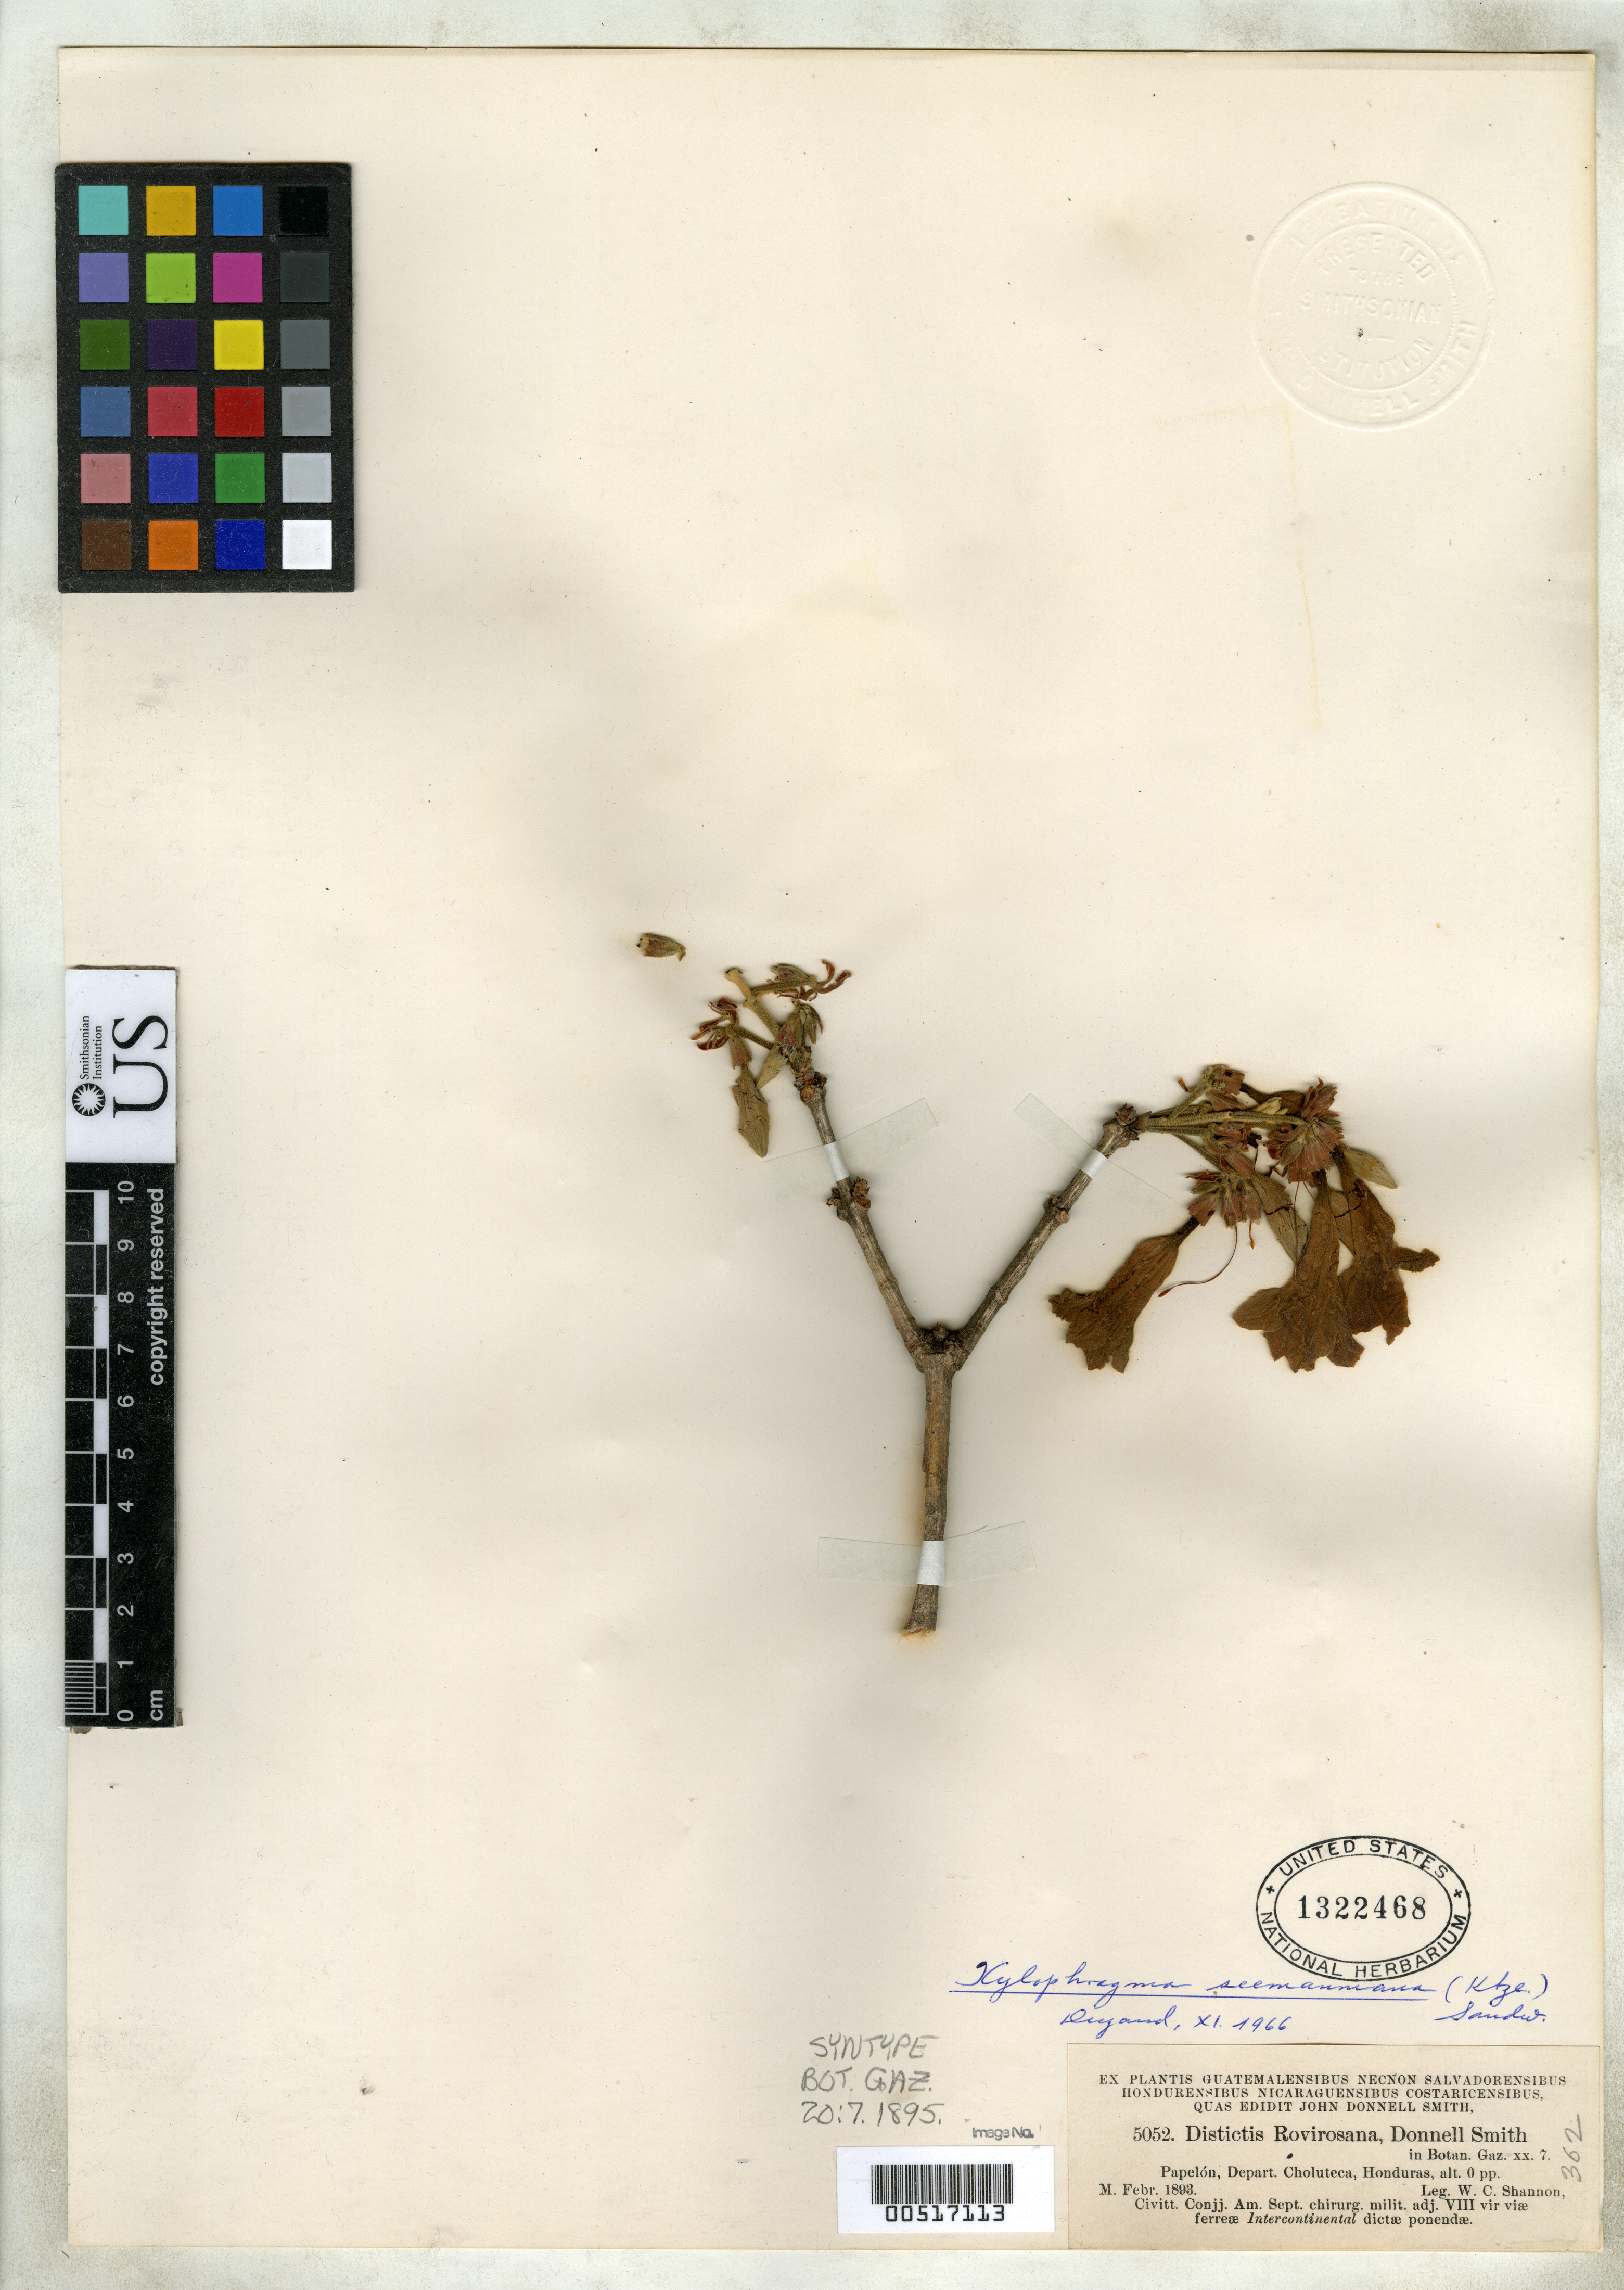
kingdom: Plantae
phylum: Tracheophyta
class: Magnoliopsida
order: Lamiales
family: Bignoniaceae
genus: Distictis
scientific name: Distictis rovirosana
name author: Donn. Sm.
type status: Syntype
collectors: W. C. Shannon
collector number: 5052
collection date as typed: Feb 1893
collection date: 1893-02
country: Honduras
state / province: Choluteca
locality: Papelon.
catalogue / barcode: US 1322468